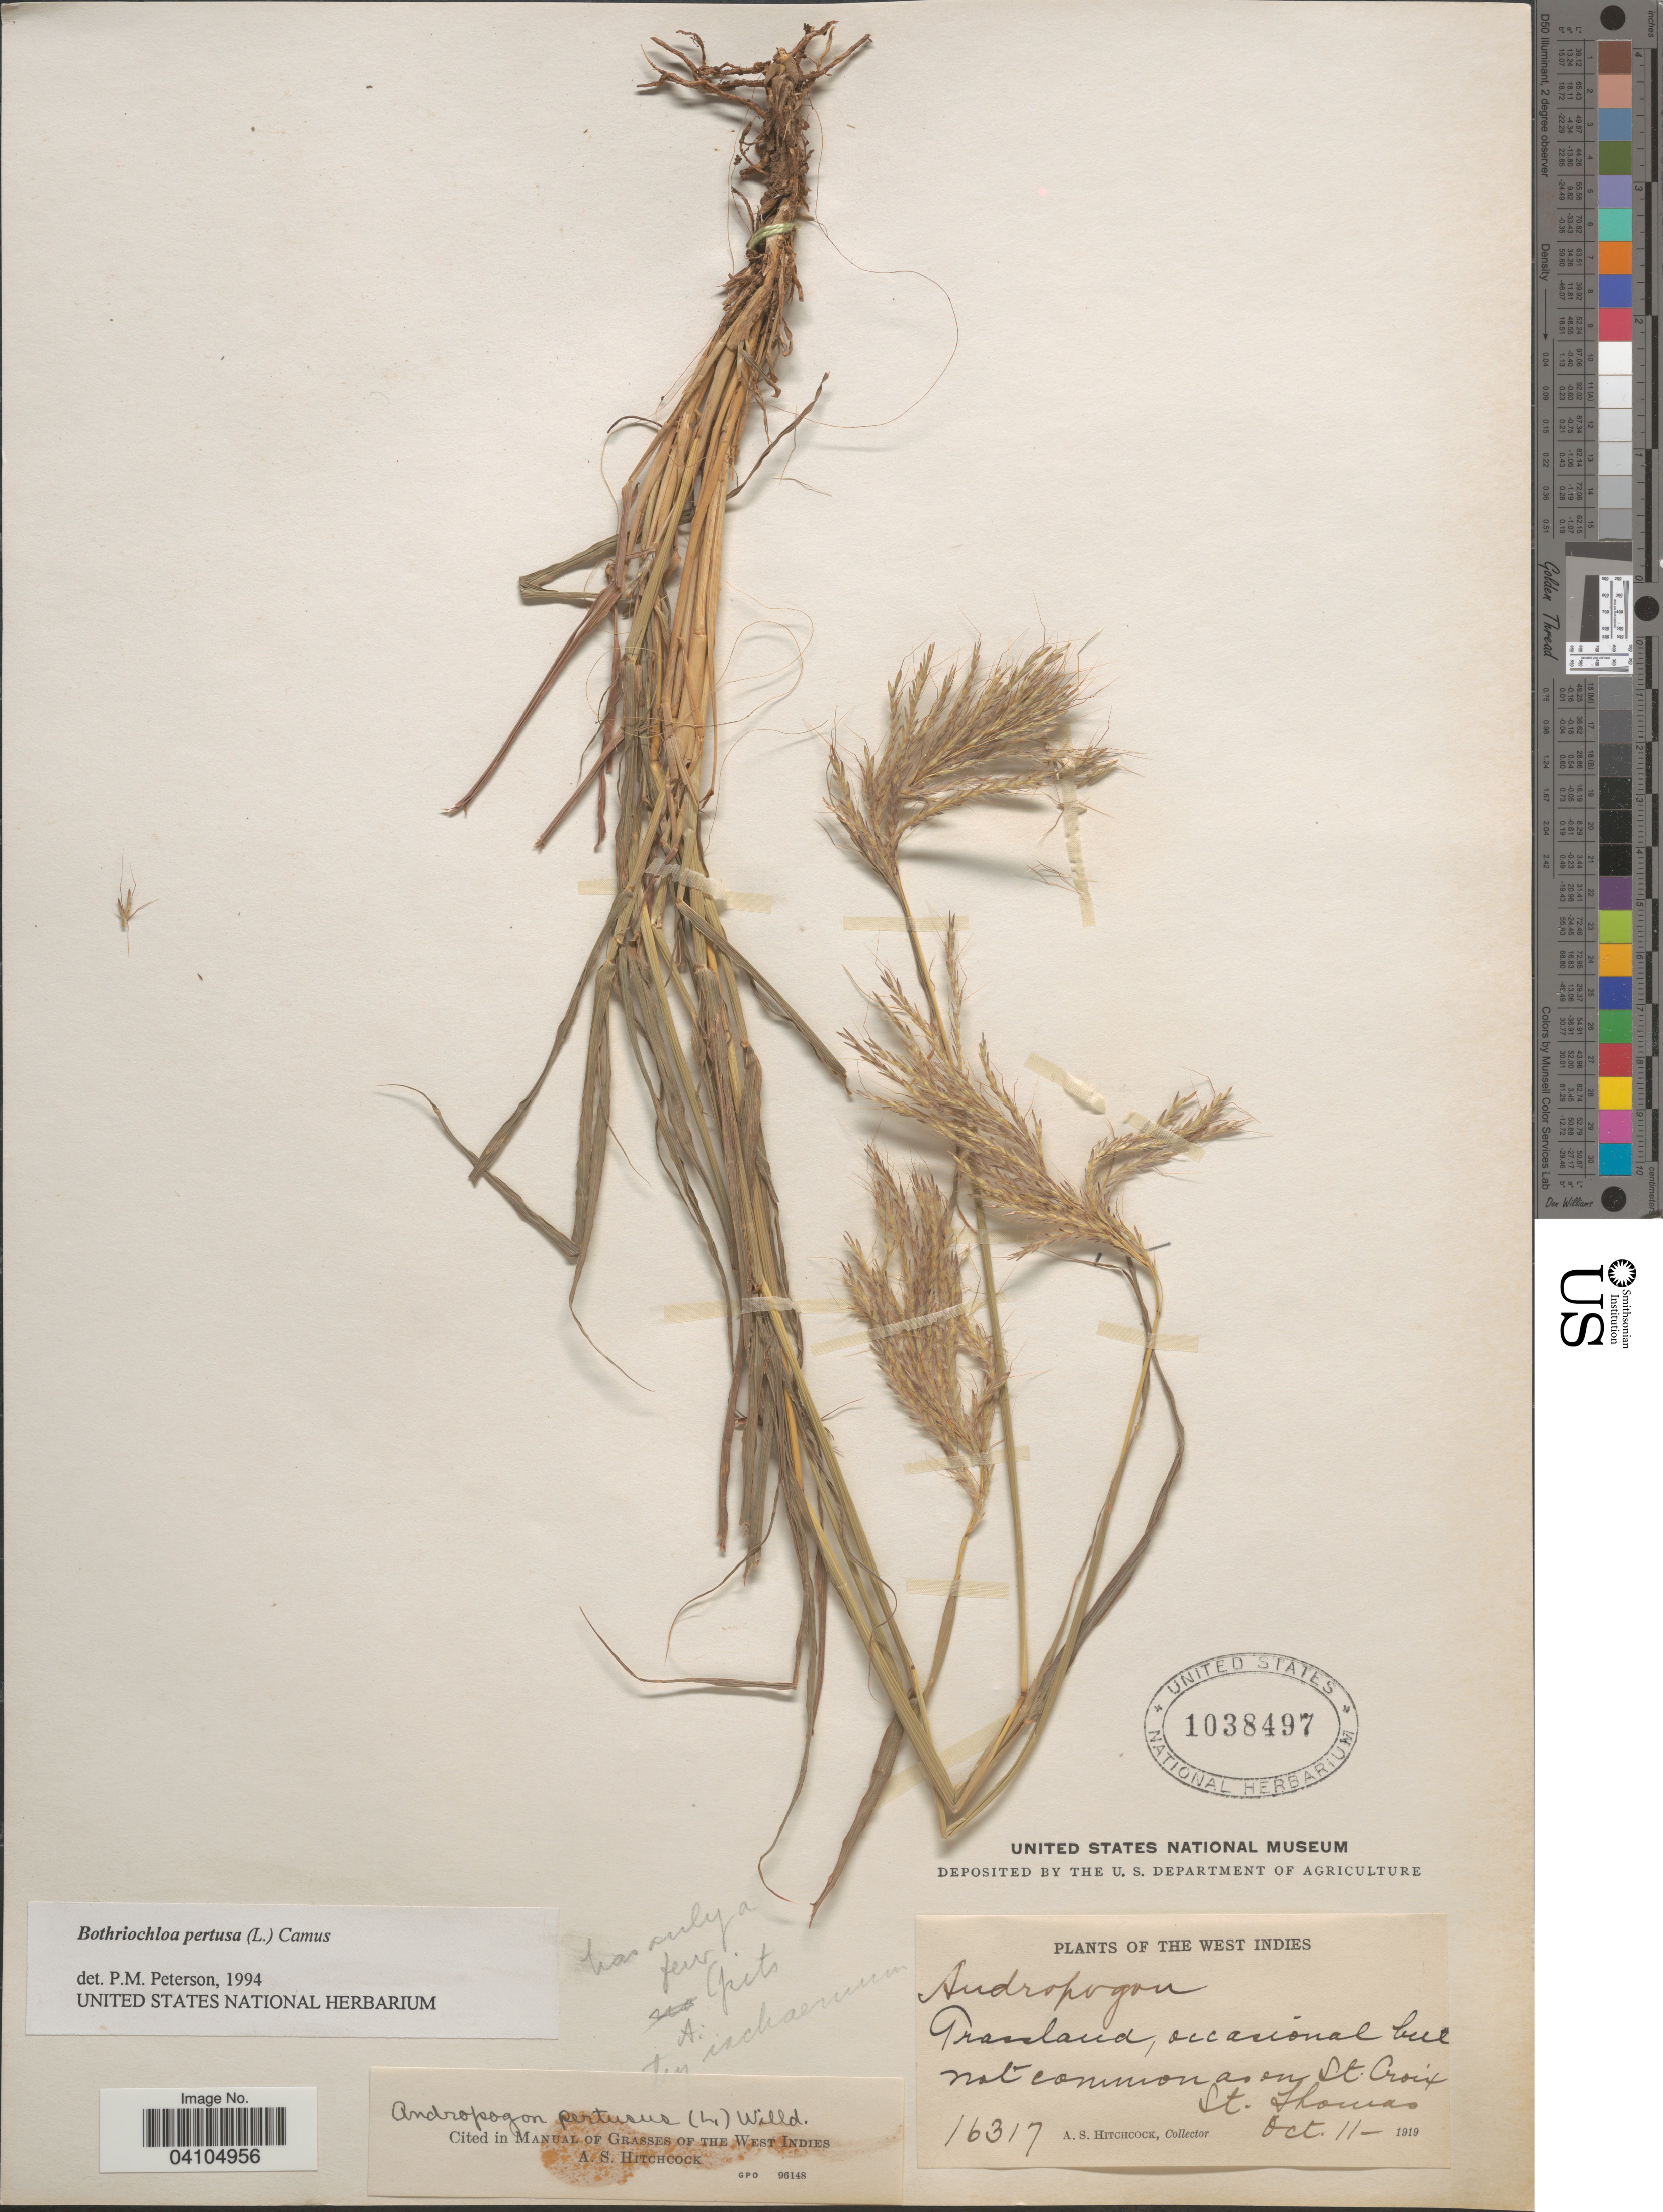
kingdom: Plantae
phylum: Tracheophyta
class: Liliopsida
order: Poales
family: Poaceae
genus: Bothriochloa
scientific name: Bothriochloa pertusa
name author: (L.) A. Camus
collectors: A. S. Hitchcock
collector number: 16317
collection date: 1919-10-11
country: U.S. Virgin Islands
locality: St. Croix. St. Thomas.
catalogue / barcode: US 1038497